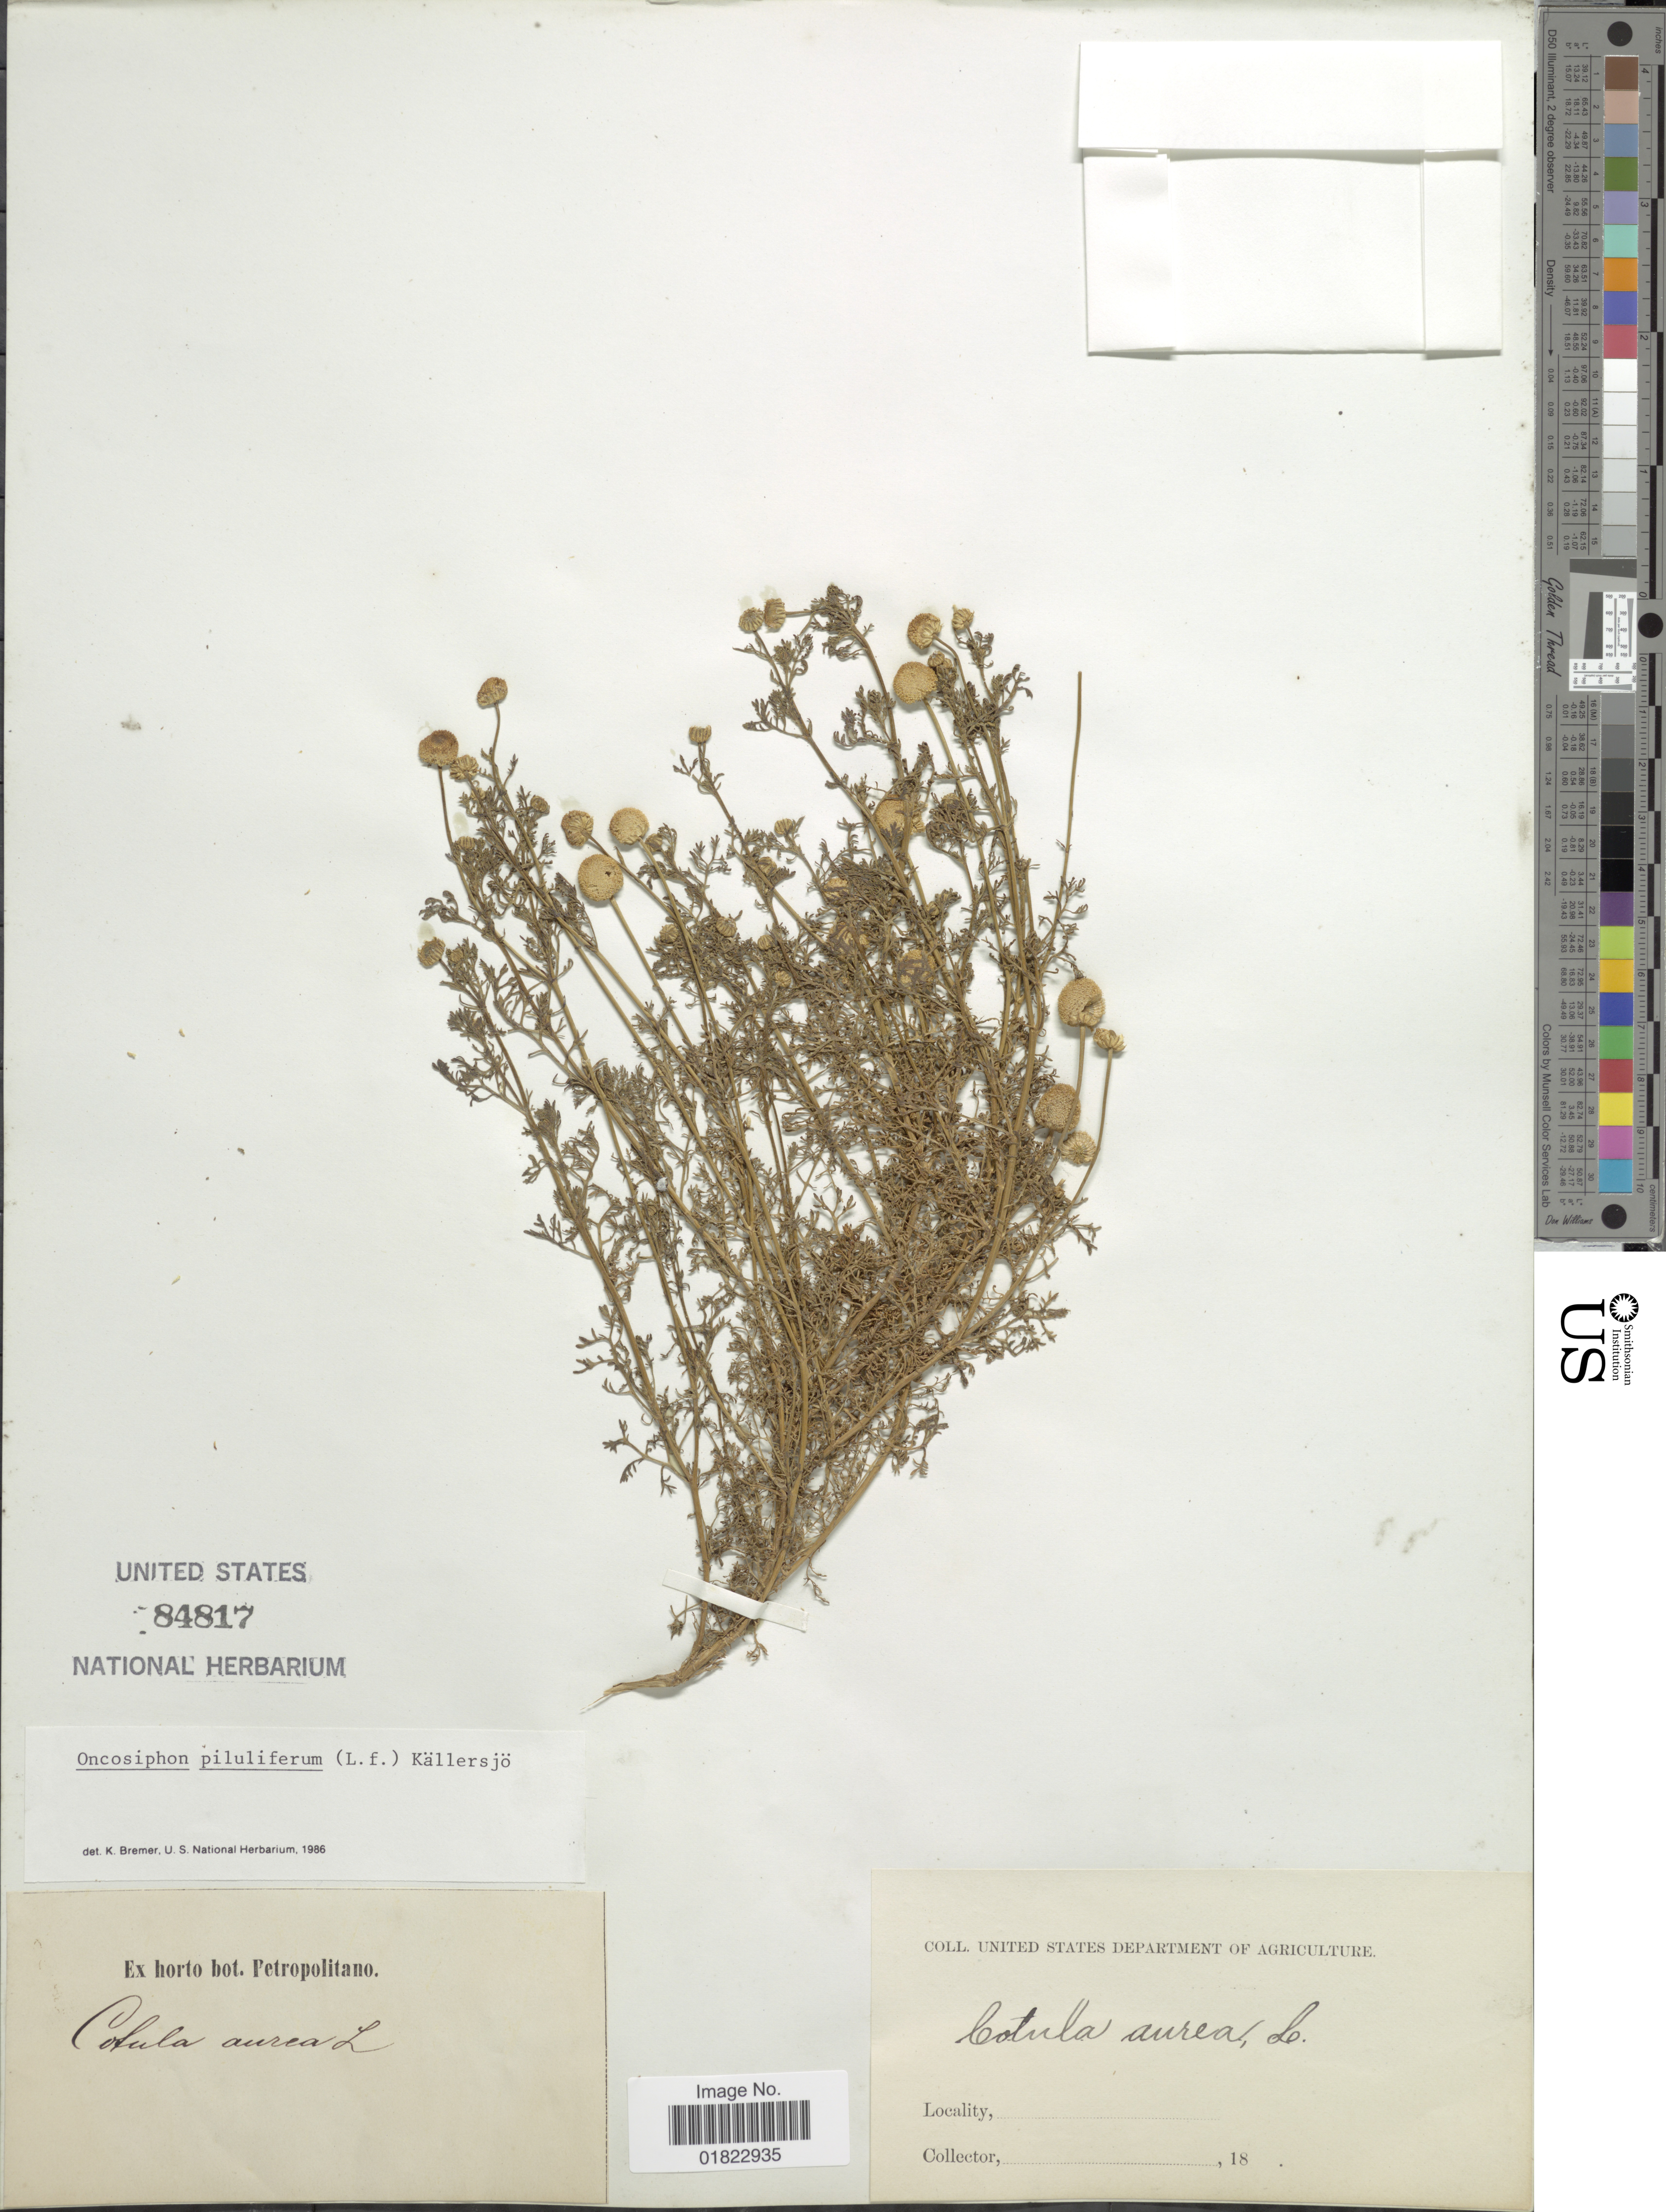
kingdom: Plantae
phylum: Tracheophyta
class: Magnoliopsida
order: Asterales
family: Asteraceae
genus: Oncosiphon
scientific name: Oncosiphon piluliferum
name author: (L. f.) Källersjö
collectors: United States Department of Agriculture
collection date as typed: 18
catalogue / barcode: US 84817